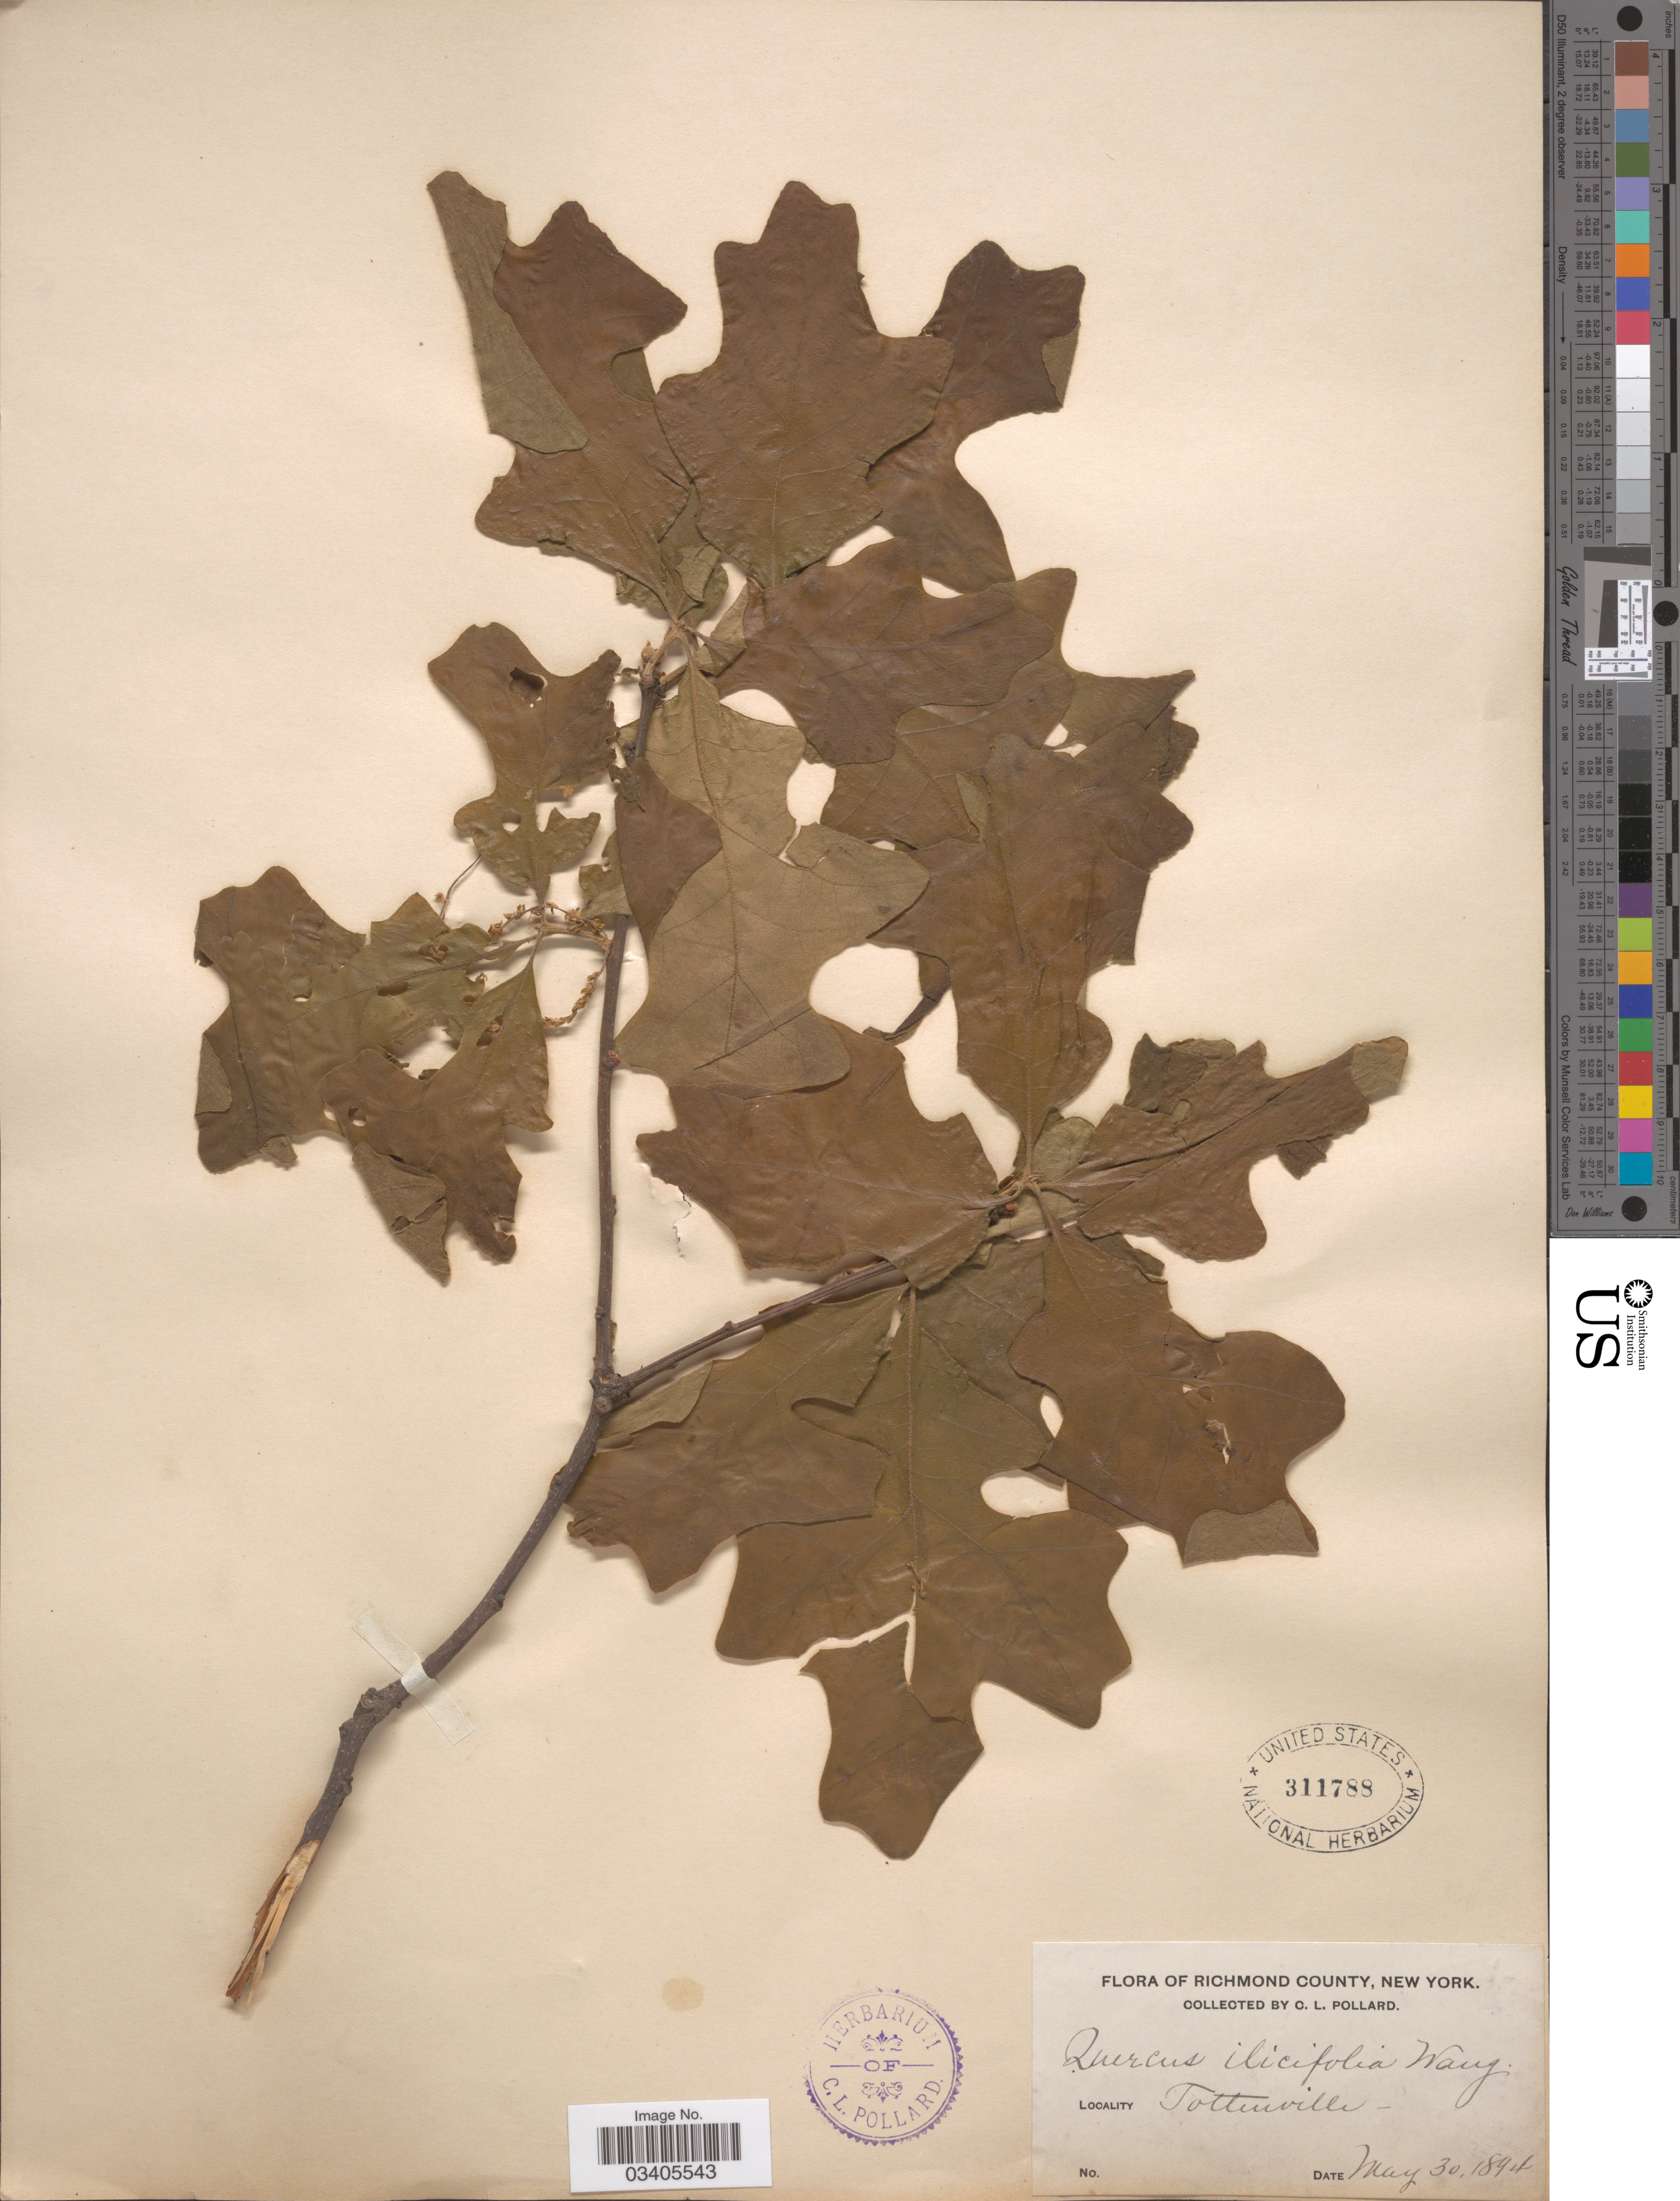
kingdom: Plantae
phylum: Tracheophyta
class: Magnoliopsida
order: Fagales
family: Fagaceae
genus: Quercus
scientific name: Quercus ilicifolia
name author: Wangenh.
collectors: C. L. Pollard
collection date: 1894-05-30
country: United States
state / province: New York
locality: Richmond County. Tottenville.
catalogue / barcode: US 311788